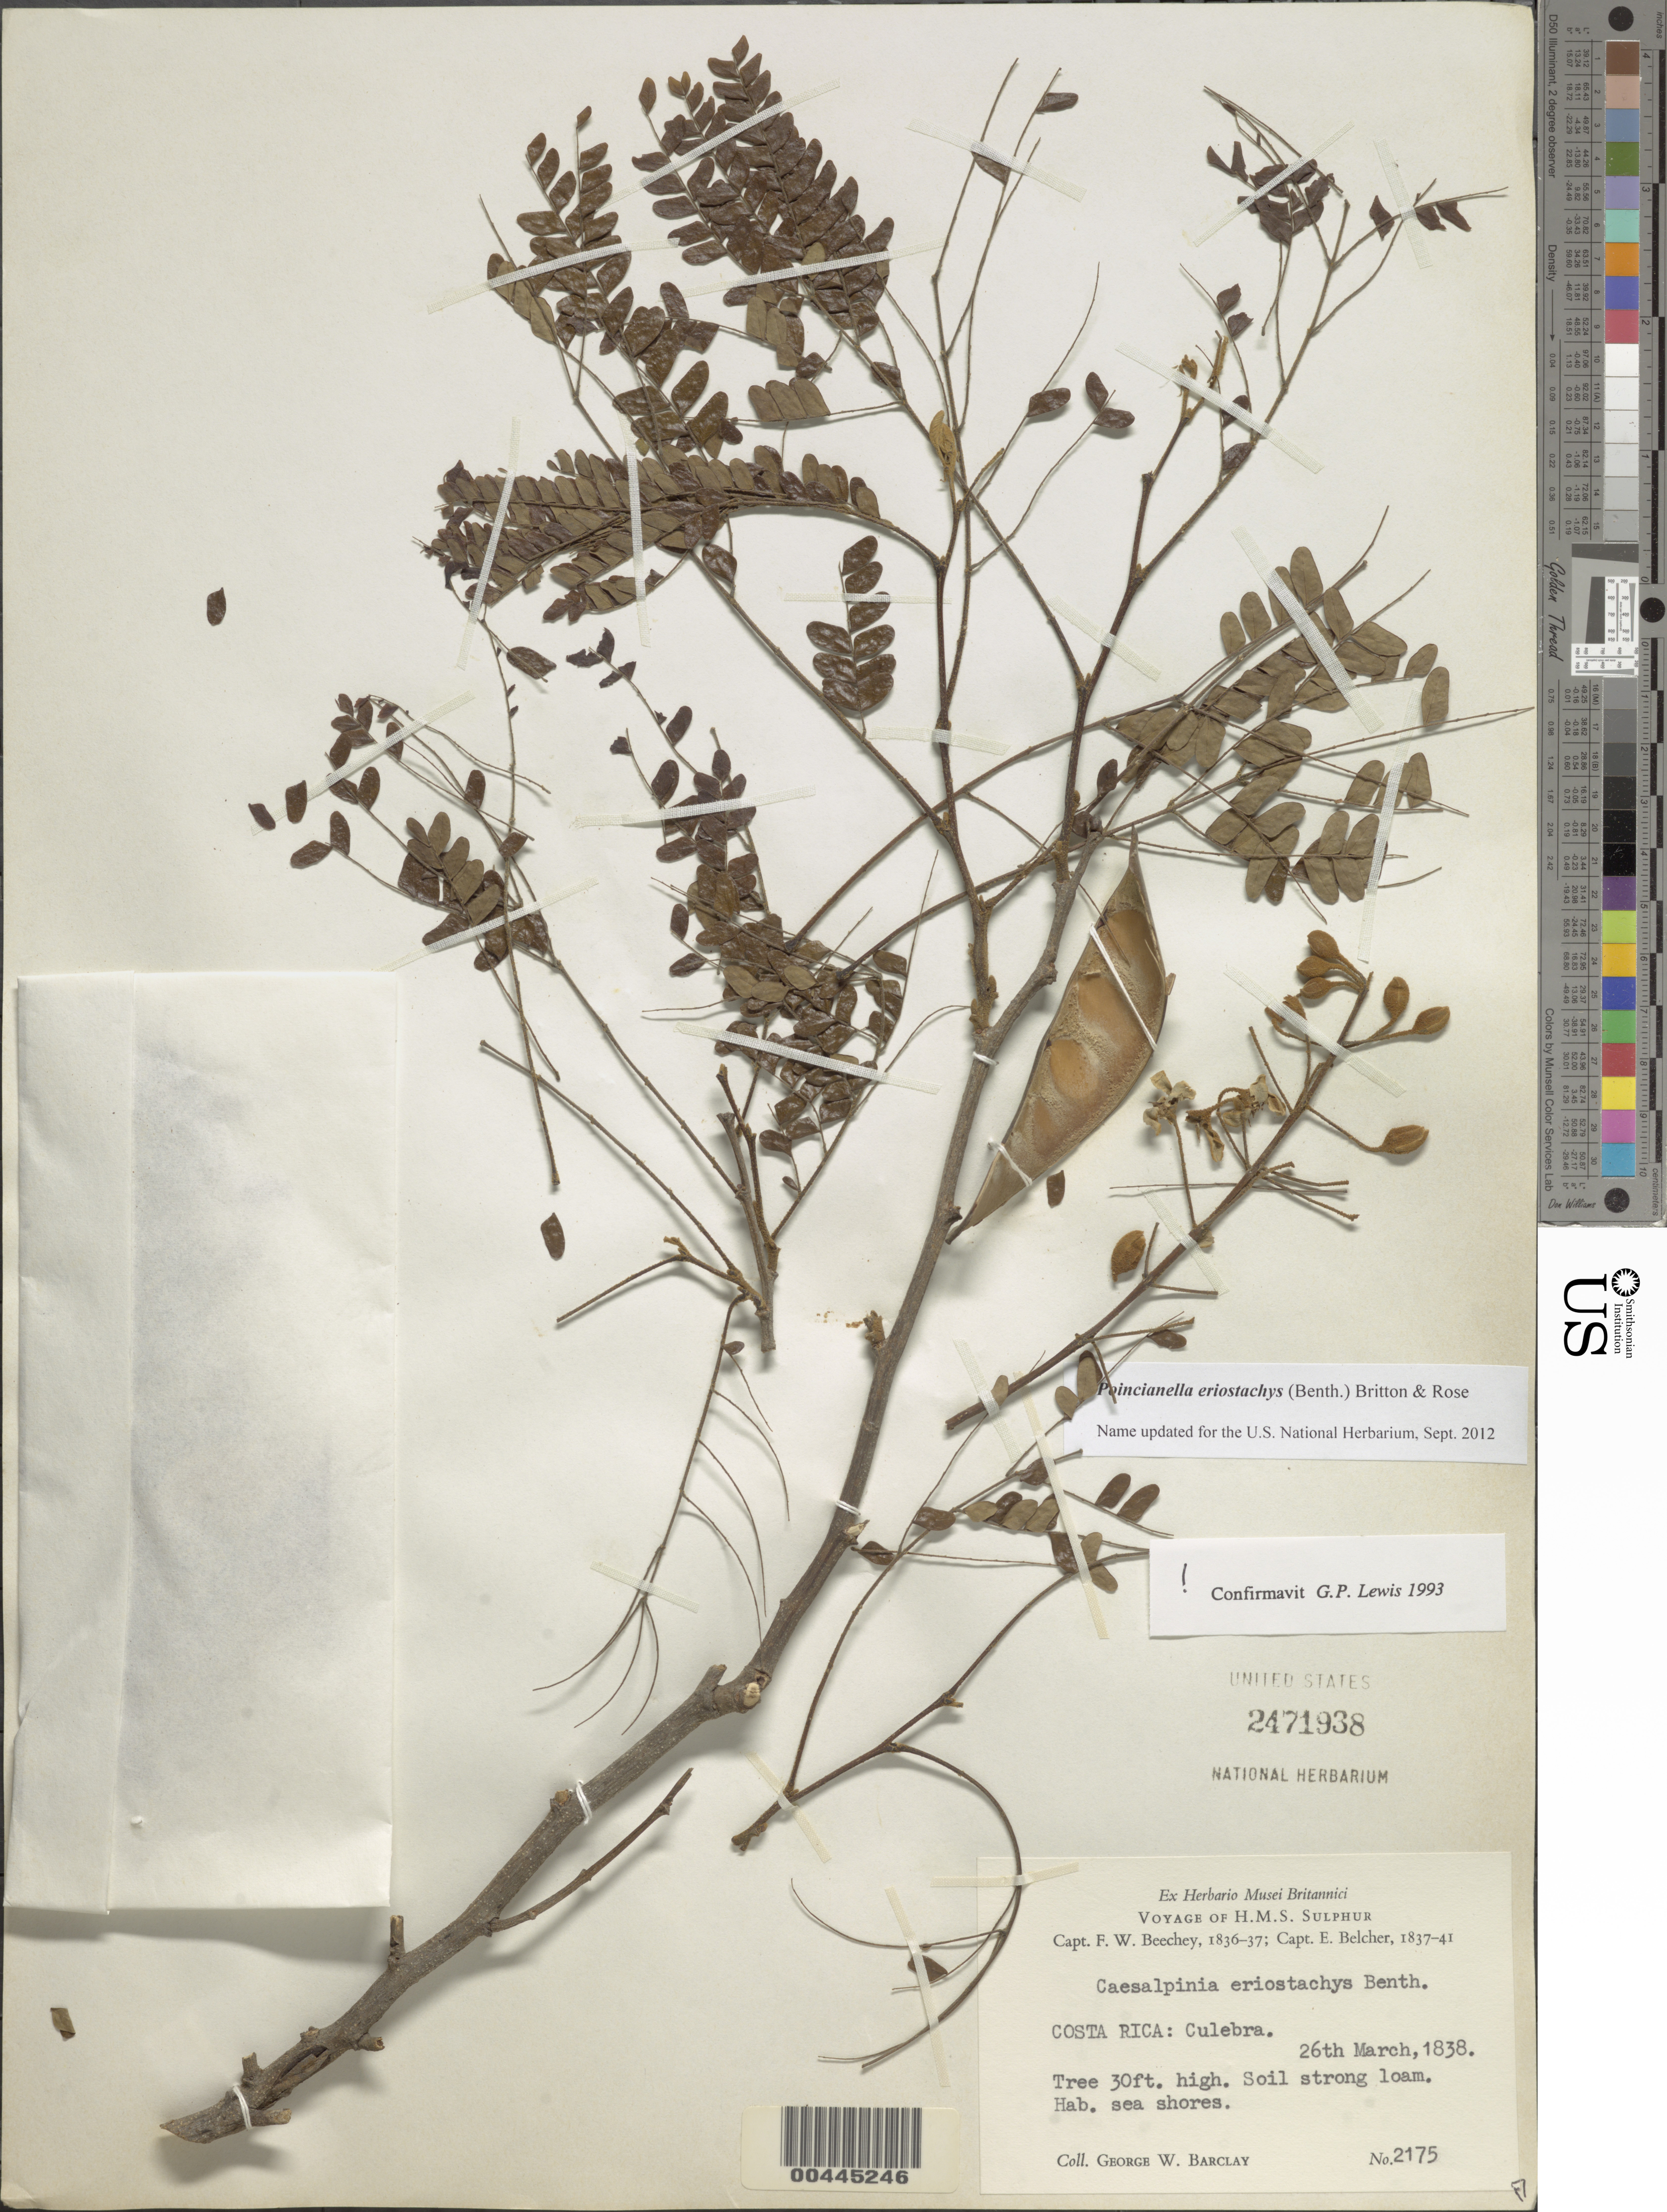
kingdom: Plantae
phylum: Tracheophyta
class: Magnoliopsida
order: Fabales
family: Fabaceae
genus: Cenostigma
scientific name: Cenostigma eriostachys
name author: (Benth.) Gagnon & G.P. Lewis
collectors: G. W. Barclay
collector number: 2175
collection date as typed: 26 Mar 1838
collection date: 1838-03-26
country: Costa Rica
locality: Culebra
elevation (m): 60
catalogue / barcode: US 2471938